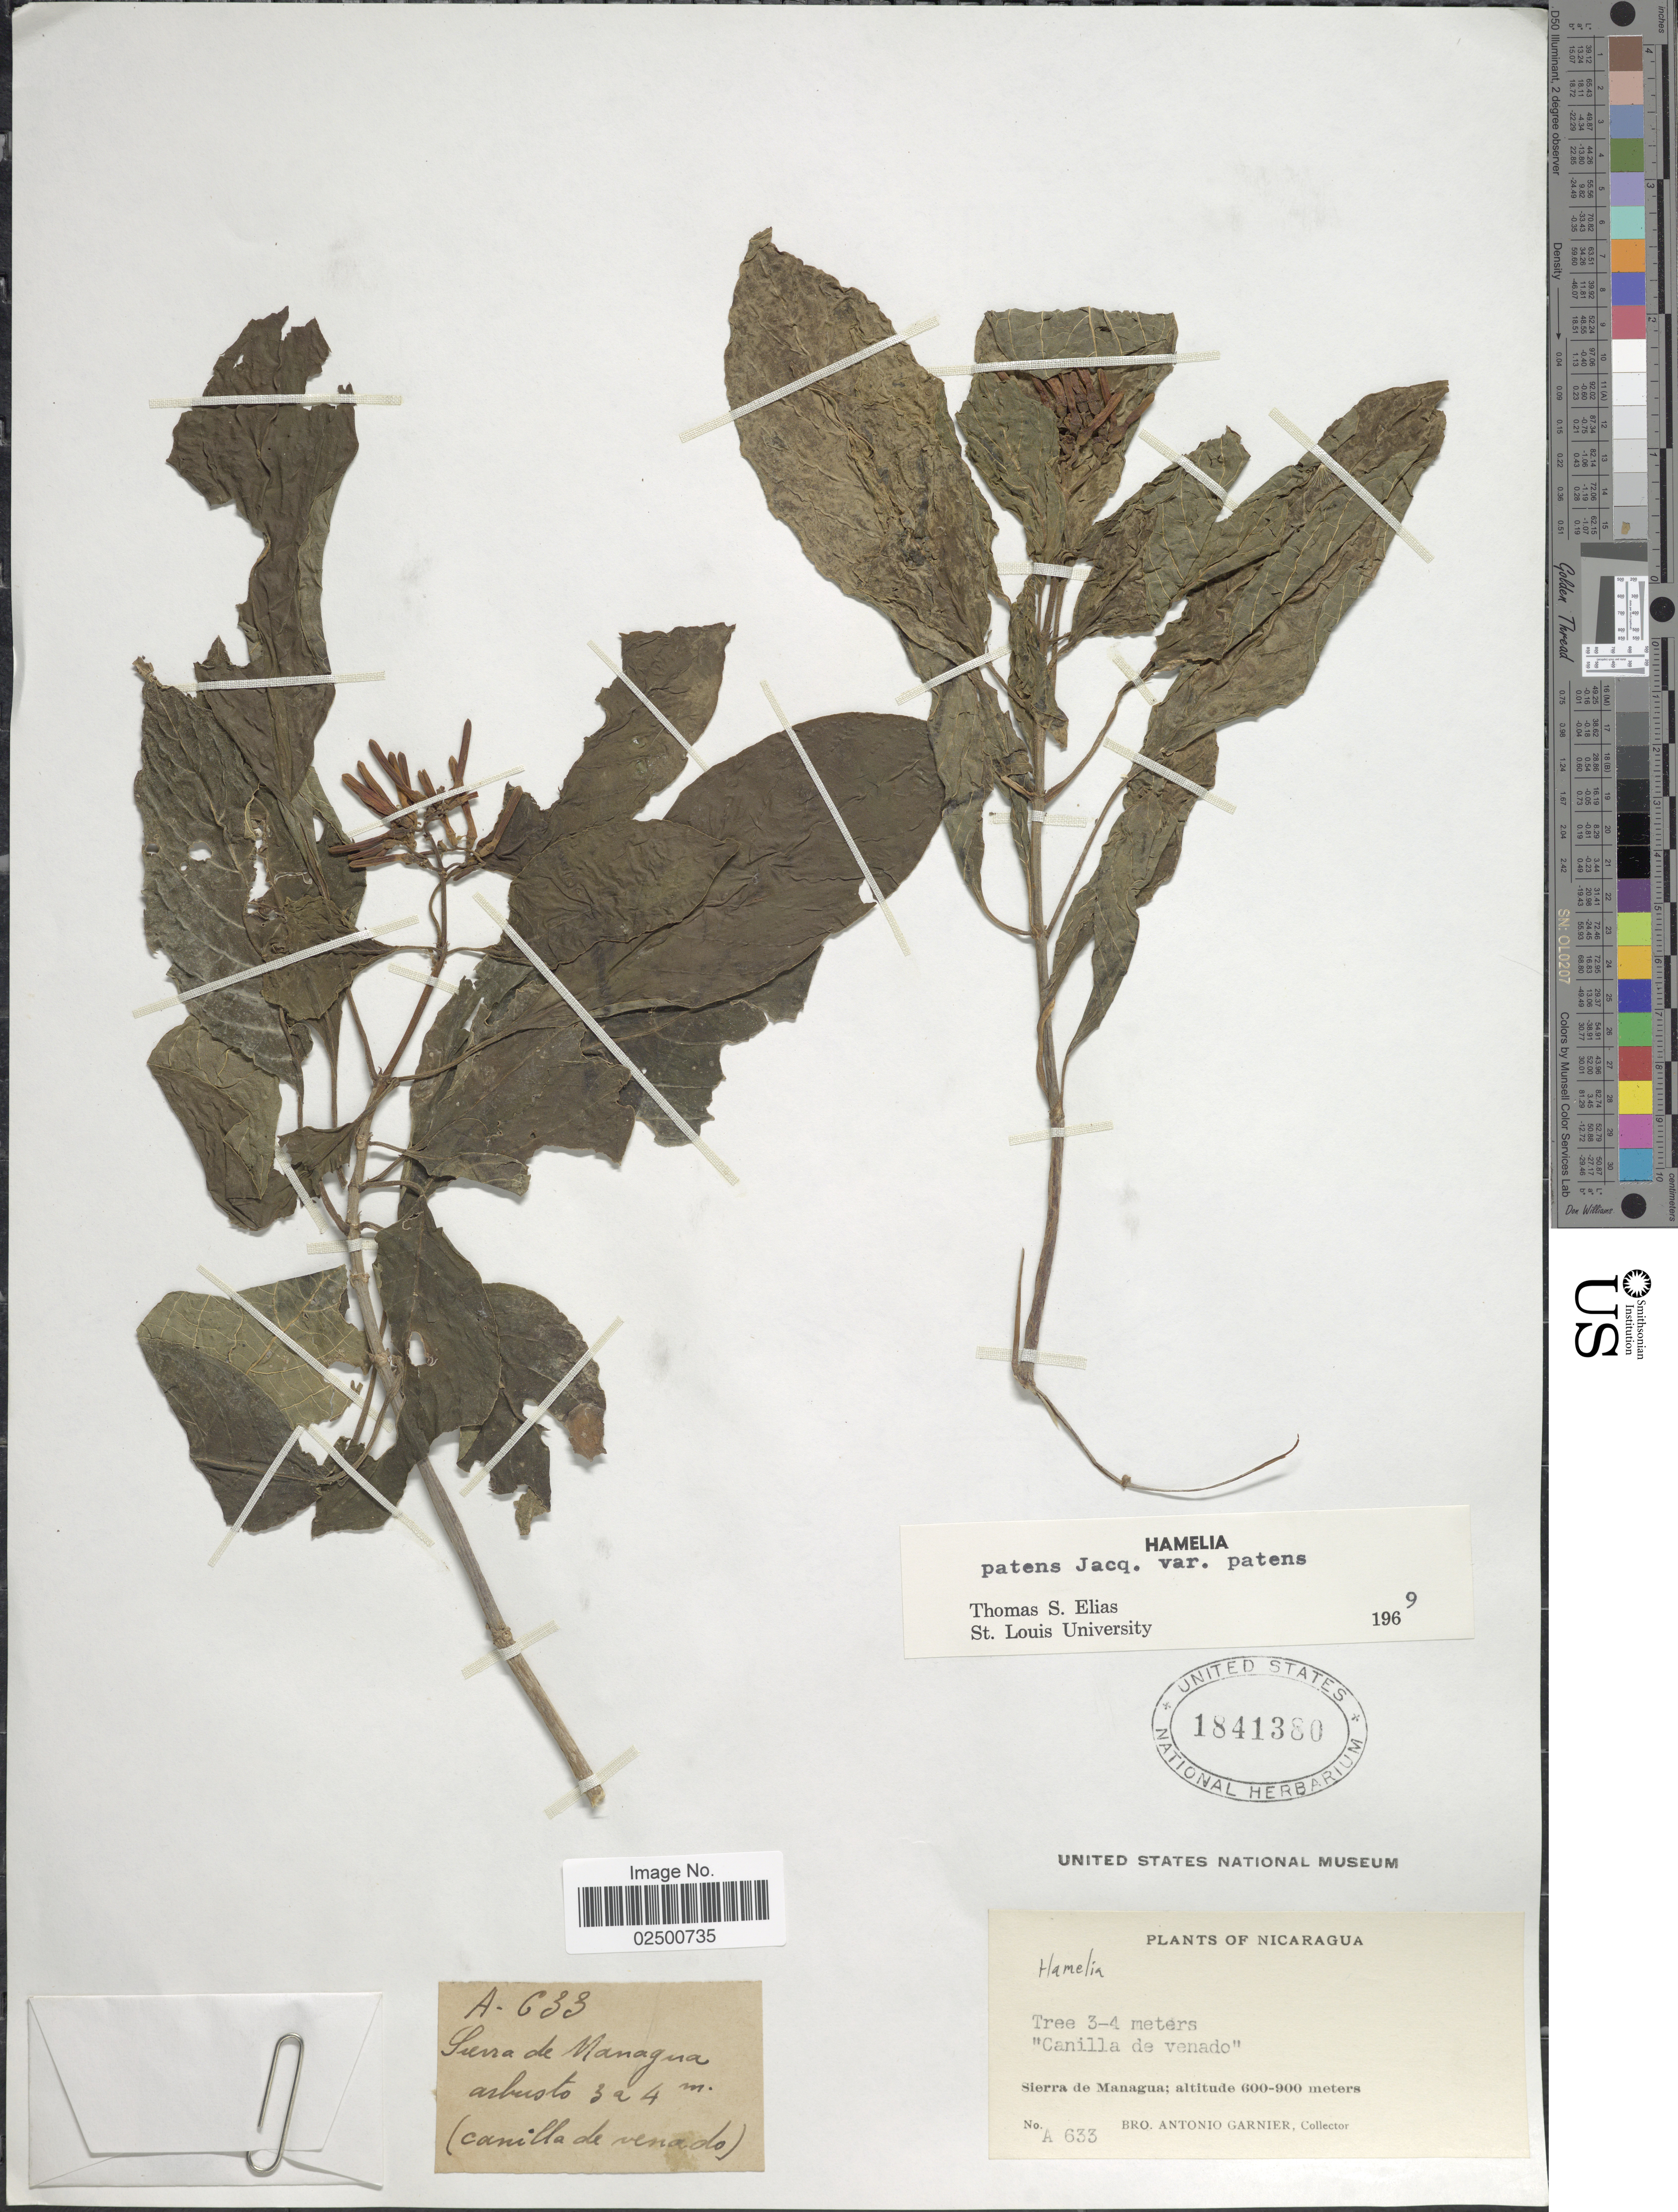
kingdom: Plantae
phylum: Tracheophyta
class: Magnoliopsida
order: Gentianales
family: Rubiaceae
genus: Hamelia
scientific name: Hamelia patens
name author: Jacq.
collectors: Bro. A. Garnier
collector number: A633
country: Nicaragua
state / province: Managua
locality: Sierra de Managua.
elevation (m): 600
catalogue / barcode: US 1841380